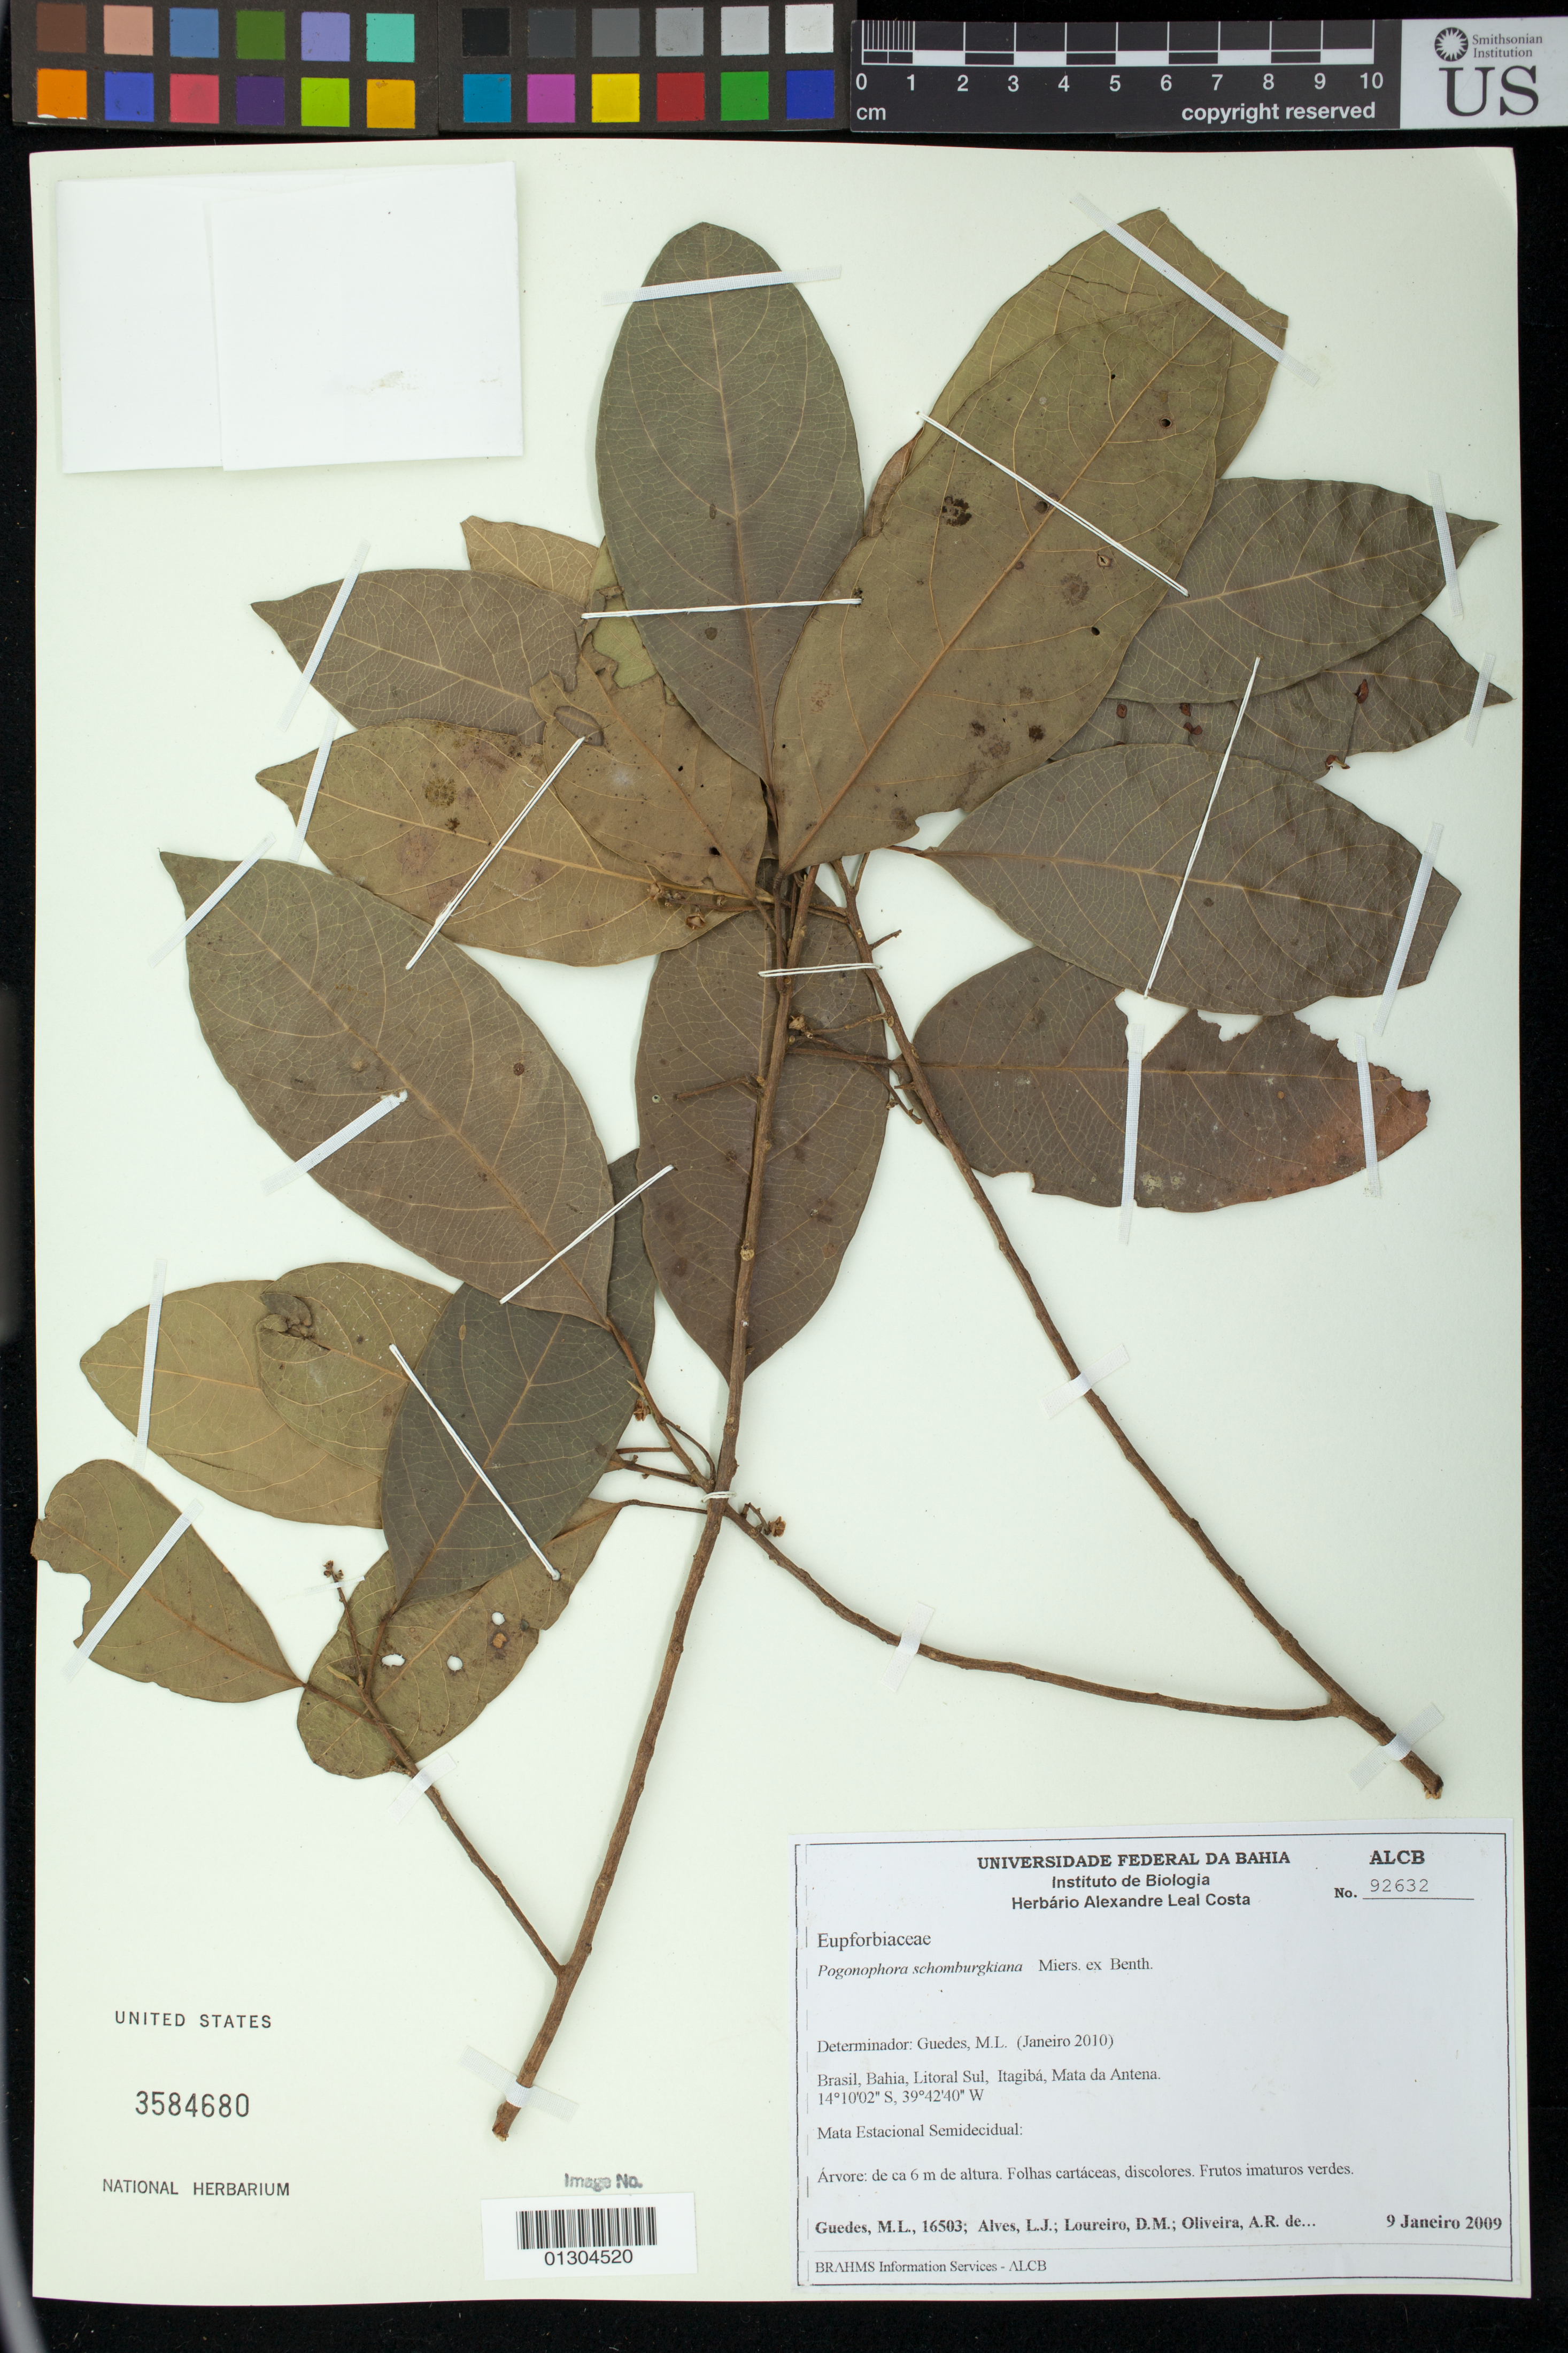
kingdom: Plantae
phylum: Tracheophyta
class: Magnoliopsida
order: Malpighiales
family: Peraceae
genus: Pogonophora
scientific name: Pogonophora schomburgkiana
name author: Miers ex Benth.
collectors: M. L. Guedes, L. J. Alves & A. Oliveira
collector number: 92632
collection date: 2009-01-09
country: Brazil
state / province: Bahia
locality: Litoral Sul, Itagiba, Mata da Antena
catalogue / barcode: US 3584680